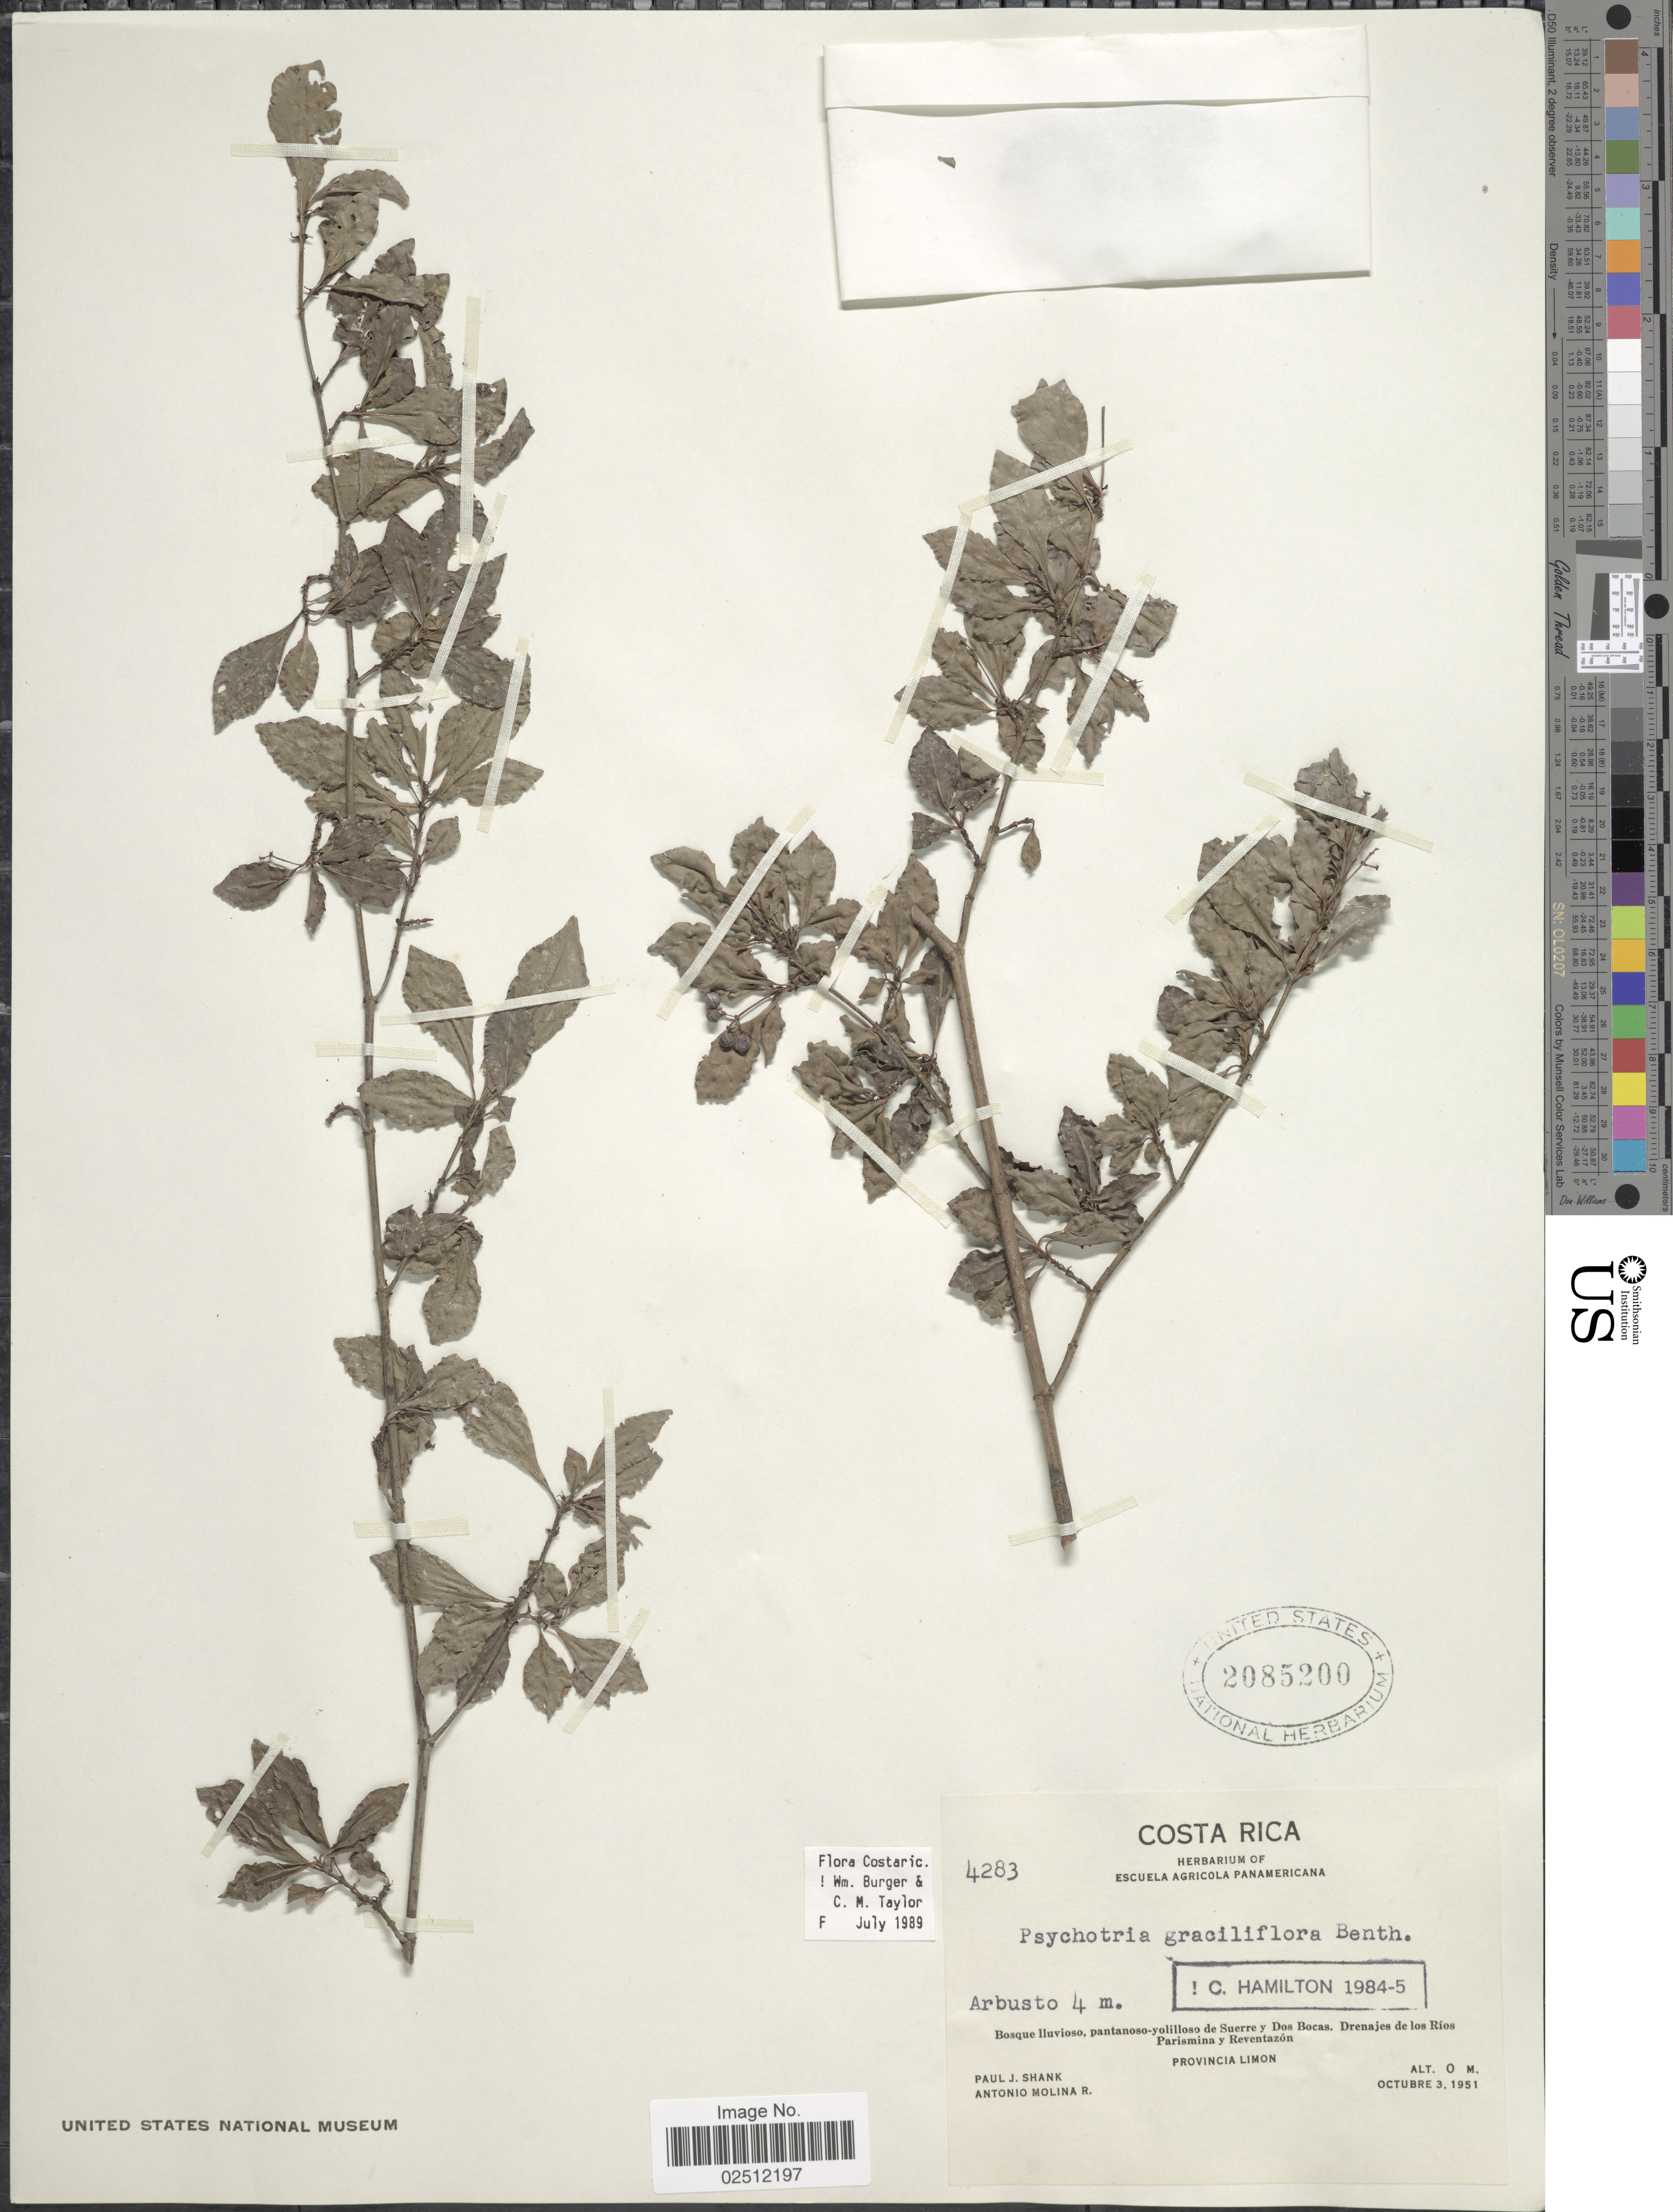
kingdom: Plantae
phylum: Tracheophyta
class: Magnoliopsida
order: Gentianales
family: Rubiaceae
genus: Psychotria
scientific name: Psychotria graciliflora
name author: Benth.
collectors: P. J. Shank & A. Molina R.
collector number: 4283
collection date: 1951-10-03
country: Costa Rica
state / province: Limón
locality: Bosque lluvioso, pananoso-yolilloso de Suerre y Dos Bocas. Drenajes de los Ríos Parismina y Reventazón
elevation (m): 0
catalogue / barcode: US 2085200